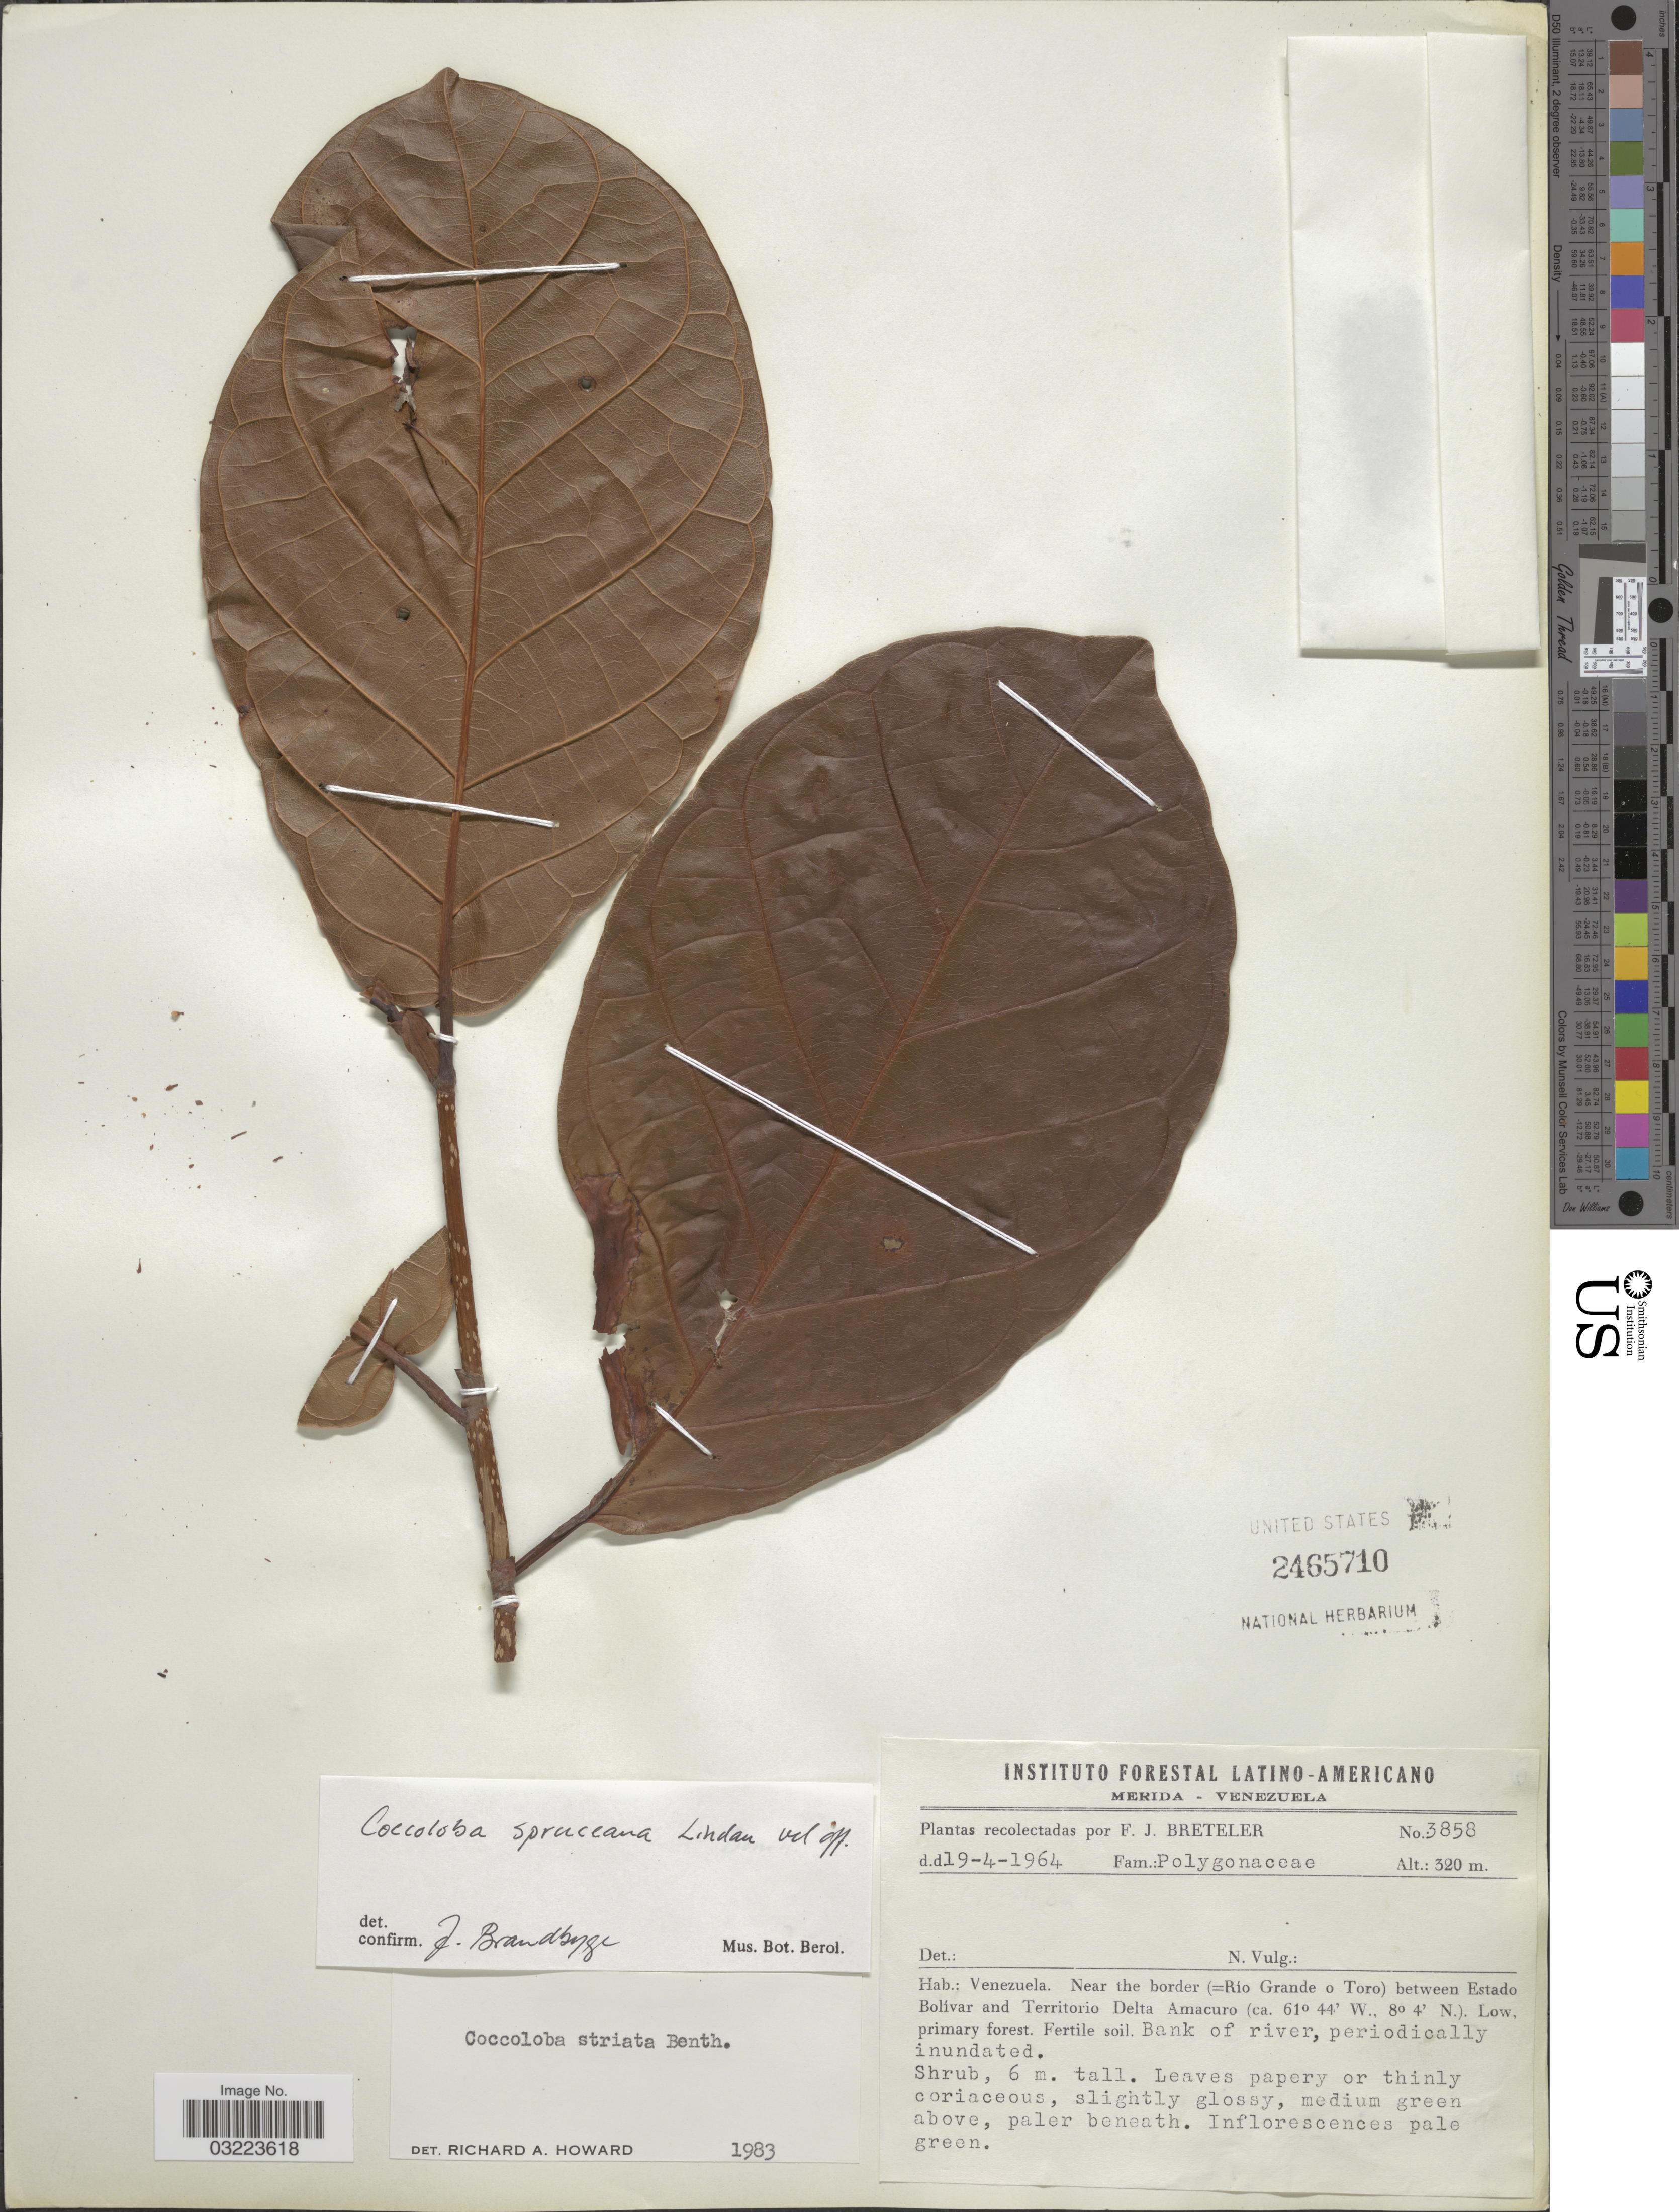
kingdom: Plantae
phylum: Tracheophyta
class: Magnoliopsida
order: Caryophyllales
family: Polygonaceae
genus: Coccoloba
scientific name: Coccoloba spruceana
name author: Lindau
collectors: F. J. Breteler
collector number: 3858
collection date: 1964-04-19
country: Venezuela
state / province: Delta Amacuro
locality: Near the border (=Rio Grande o Toro) between Estado Bolívar and Territorio Delta Amacuro.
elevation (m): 320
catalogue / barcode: US 2465710